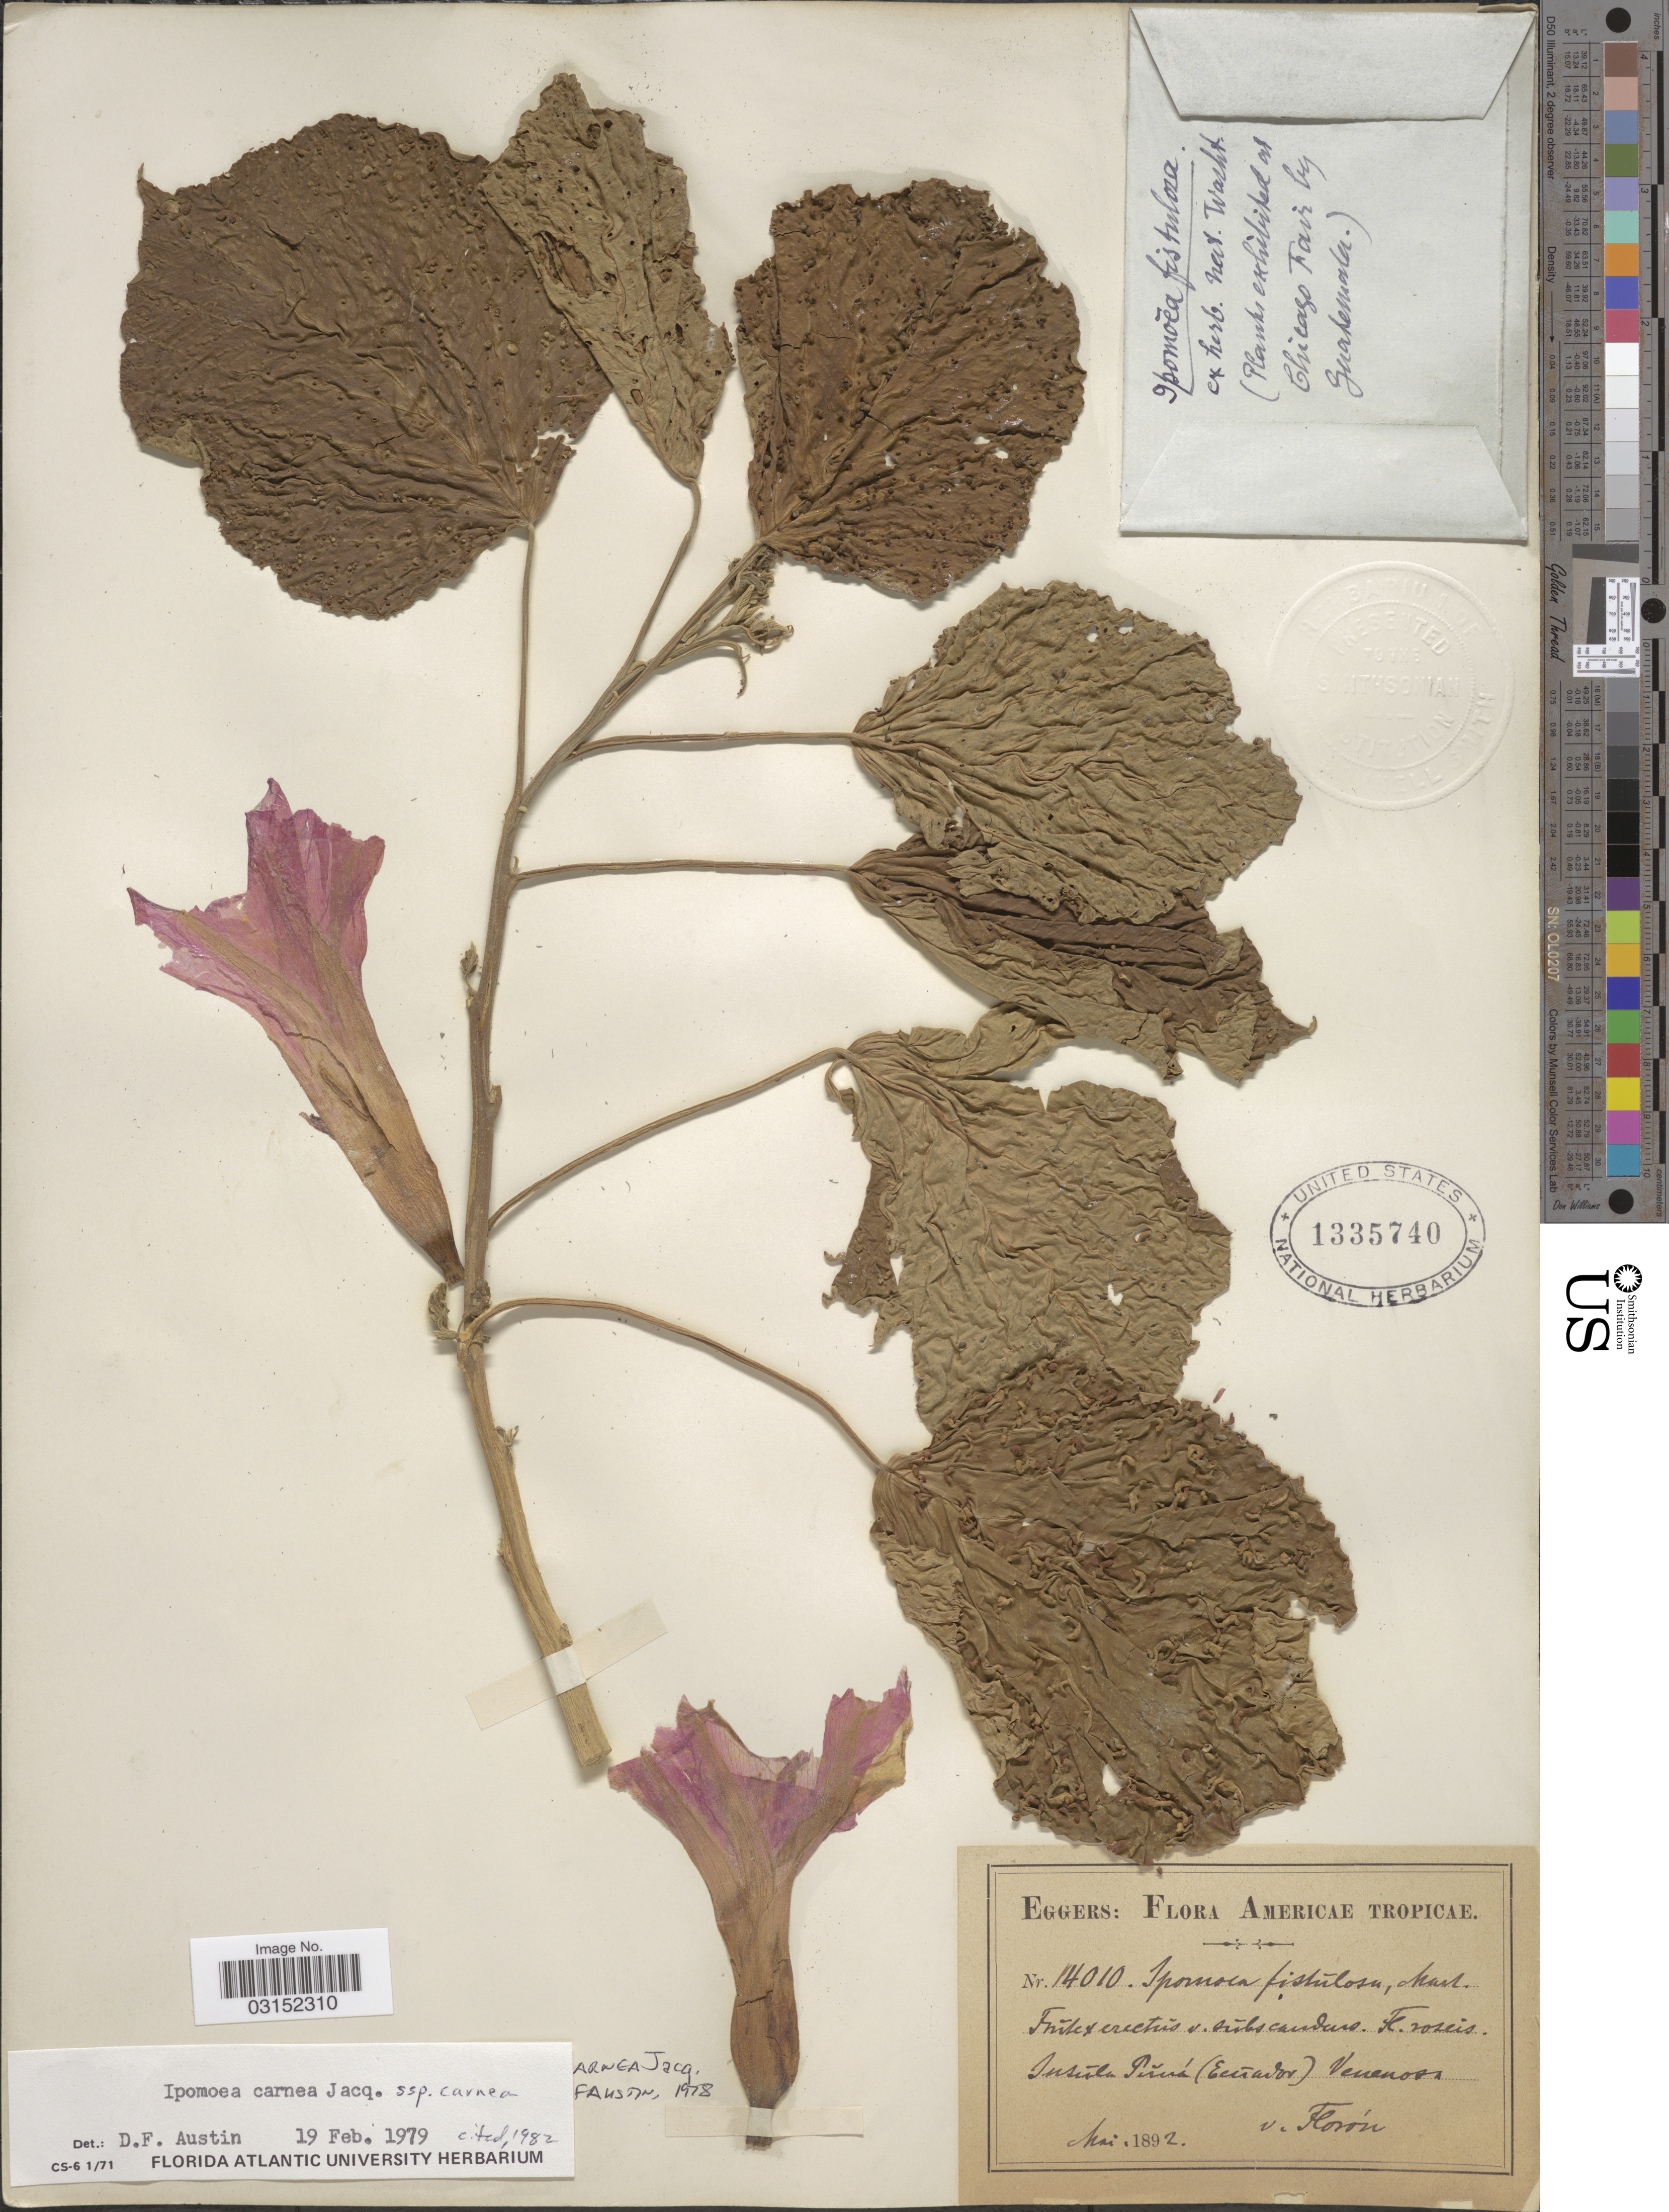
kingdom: Plantae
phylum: Tracheophyta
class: Magnoliopsida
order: Solanales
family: Convolvulaceae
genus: Ipomoea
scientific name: Ipomoea carnea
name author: Jacq.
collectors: -. Eggers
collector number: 14010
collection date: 1892-05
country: Ecuador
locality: Americae Tropicae, Insúla Puna, Venenosa v. Florón.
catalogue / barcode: US 1335740